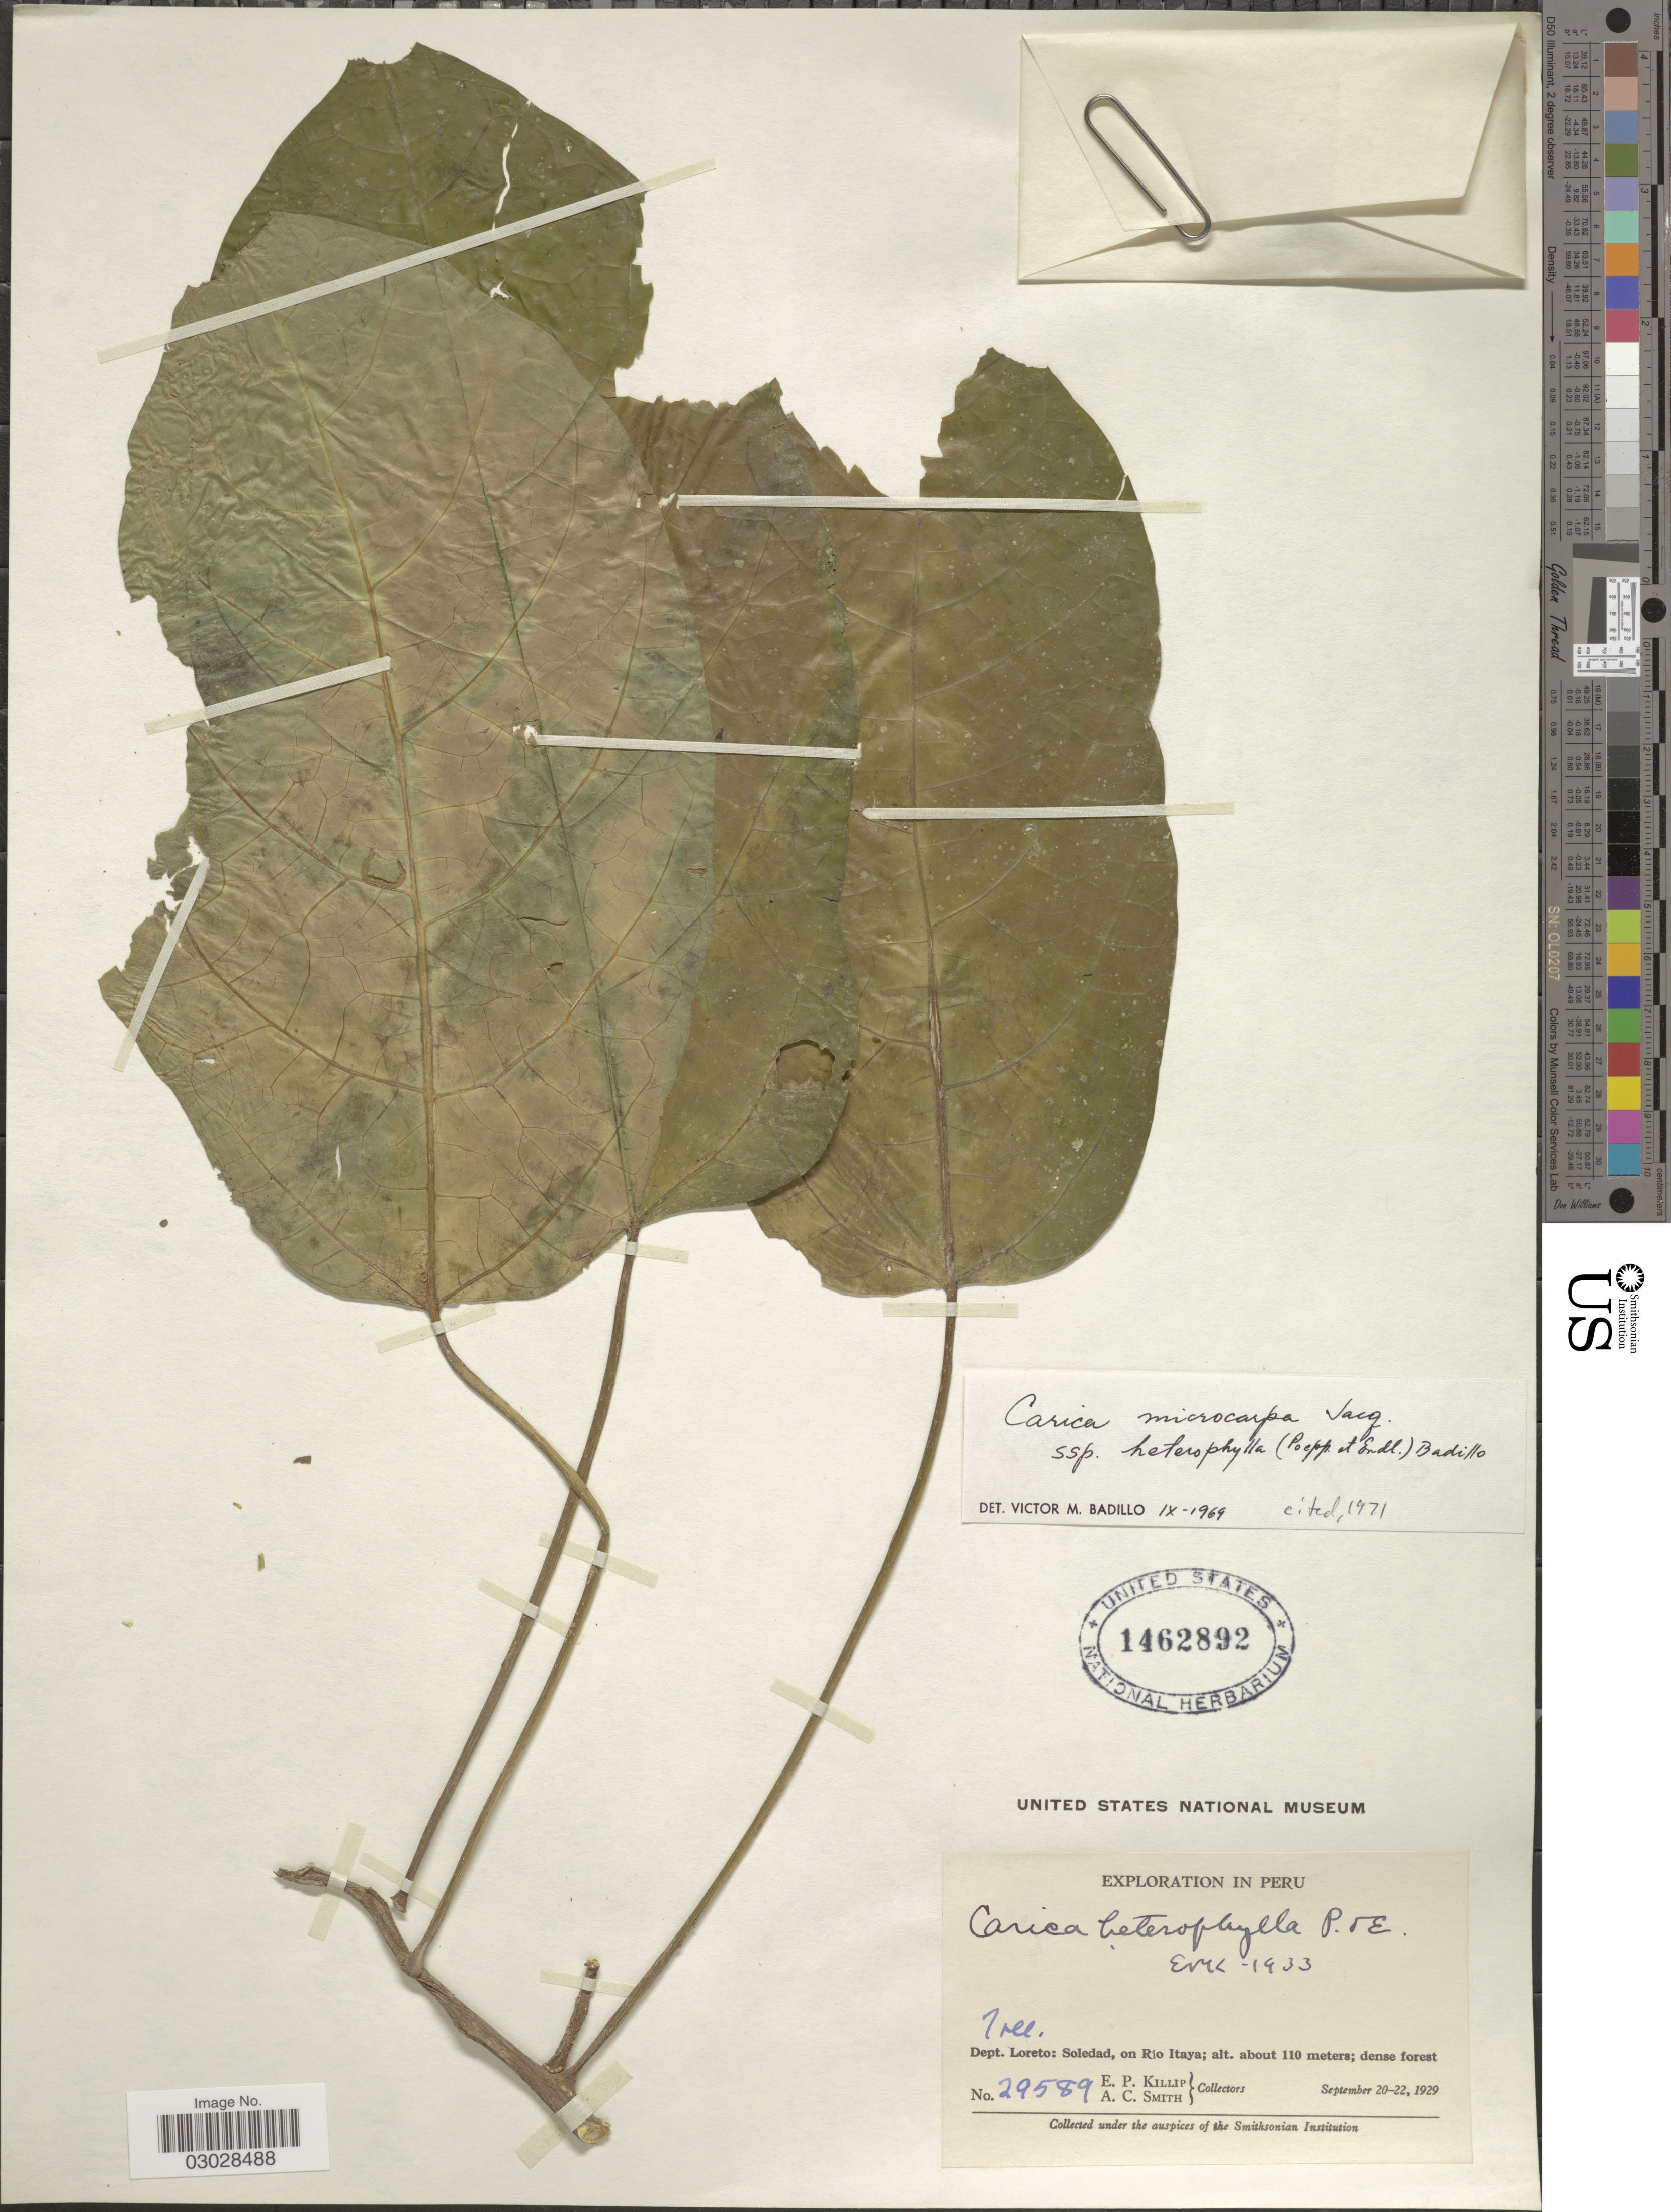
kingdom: Plantae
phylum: Tracheophyta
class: Magnoliopsida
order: Brassicales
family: Caricaceae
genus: Vasconcellea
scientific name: Vasconcellea microcarpa subsp. heterophylla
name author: (Poepp. & Endl.) V.M. Badillo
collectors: E. P. Killip & A. C. Smith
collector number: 29589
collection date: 1929-09-20/1929-09-22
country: Peru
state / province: Loreto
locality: Dept. Loreto: Soledad, on Rio Itaya.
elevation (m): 110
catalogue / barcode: US 1462892